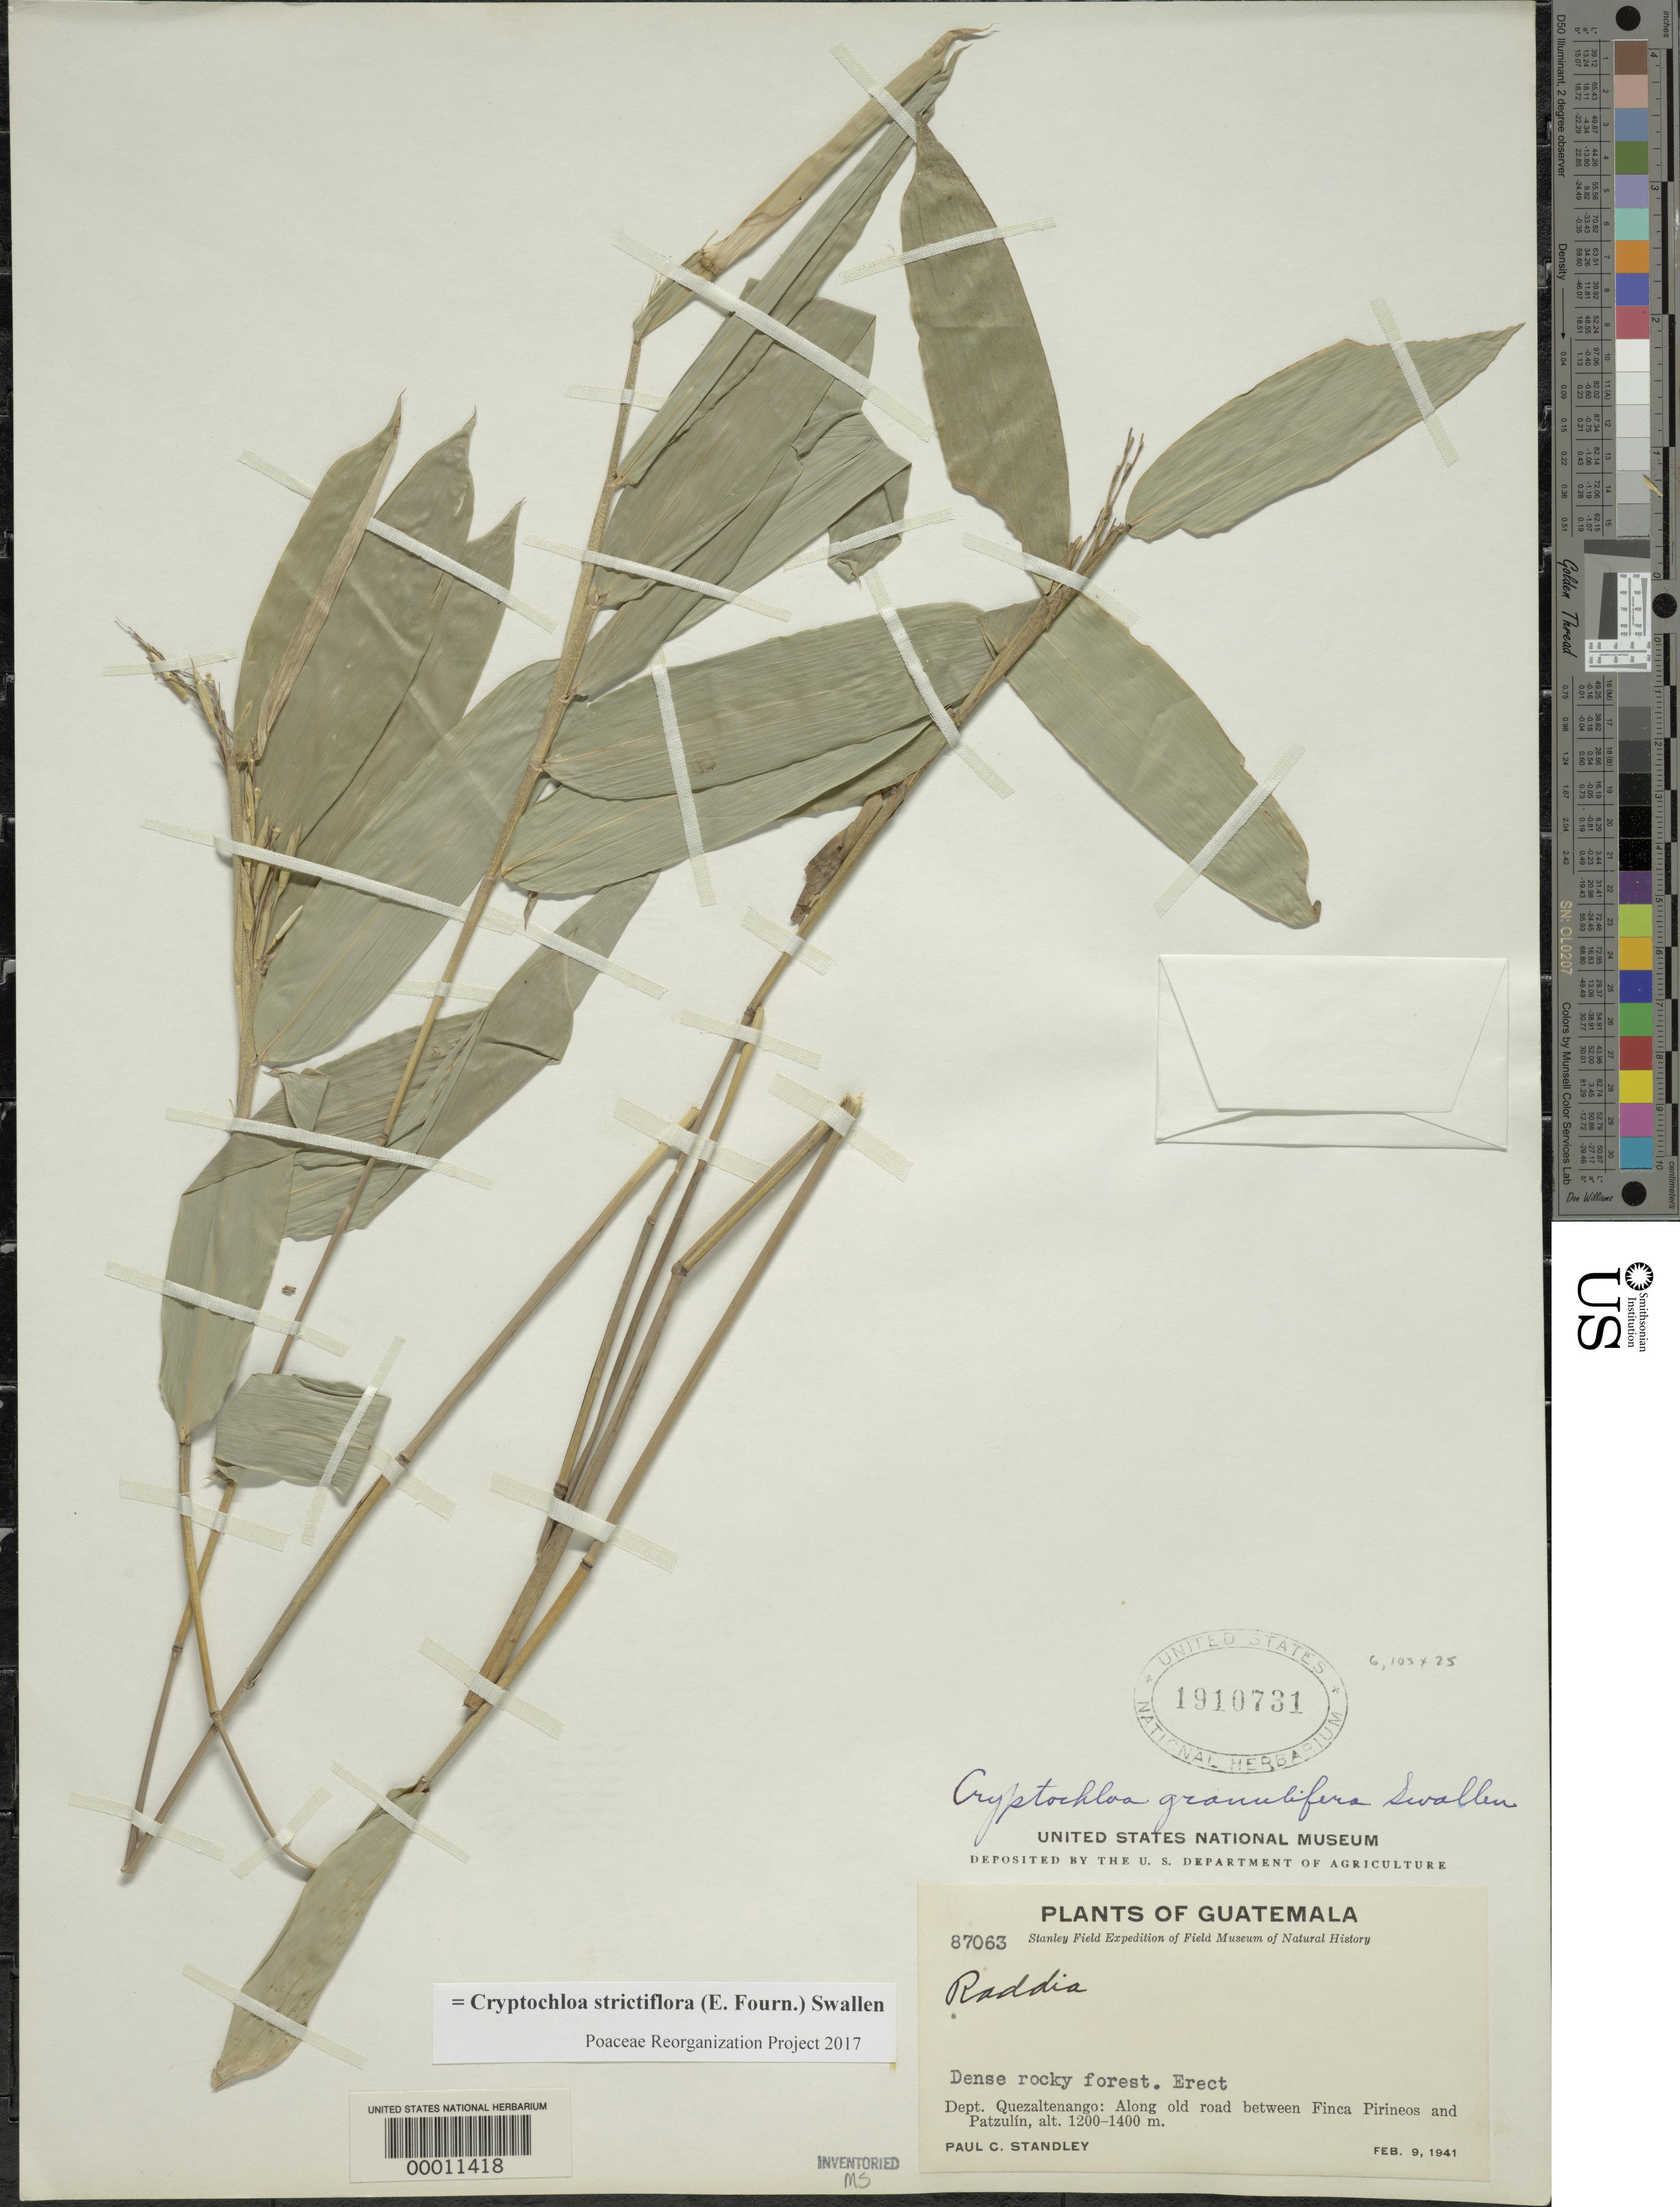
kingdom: Plantae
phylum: Tracheophyta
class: Liliopsida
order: Poales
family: Poaceae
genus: Cryptochloa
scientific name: Cryptochloa strictiflora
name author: (E. Fourn.) Swallen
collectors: P. C. Standley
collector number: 87063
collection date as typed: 09 Feb 1941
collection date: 1941-02-09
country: Guatemala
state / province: Quetzaltenango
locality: Finca Pirineos, Patzulin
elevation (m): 1200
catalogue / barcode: US 1910731